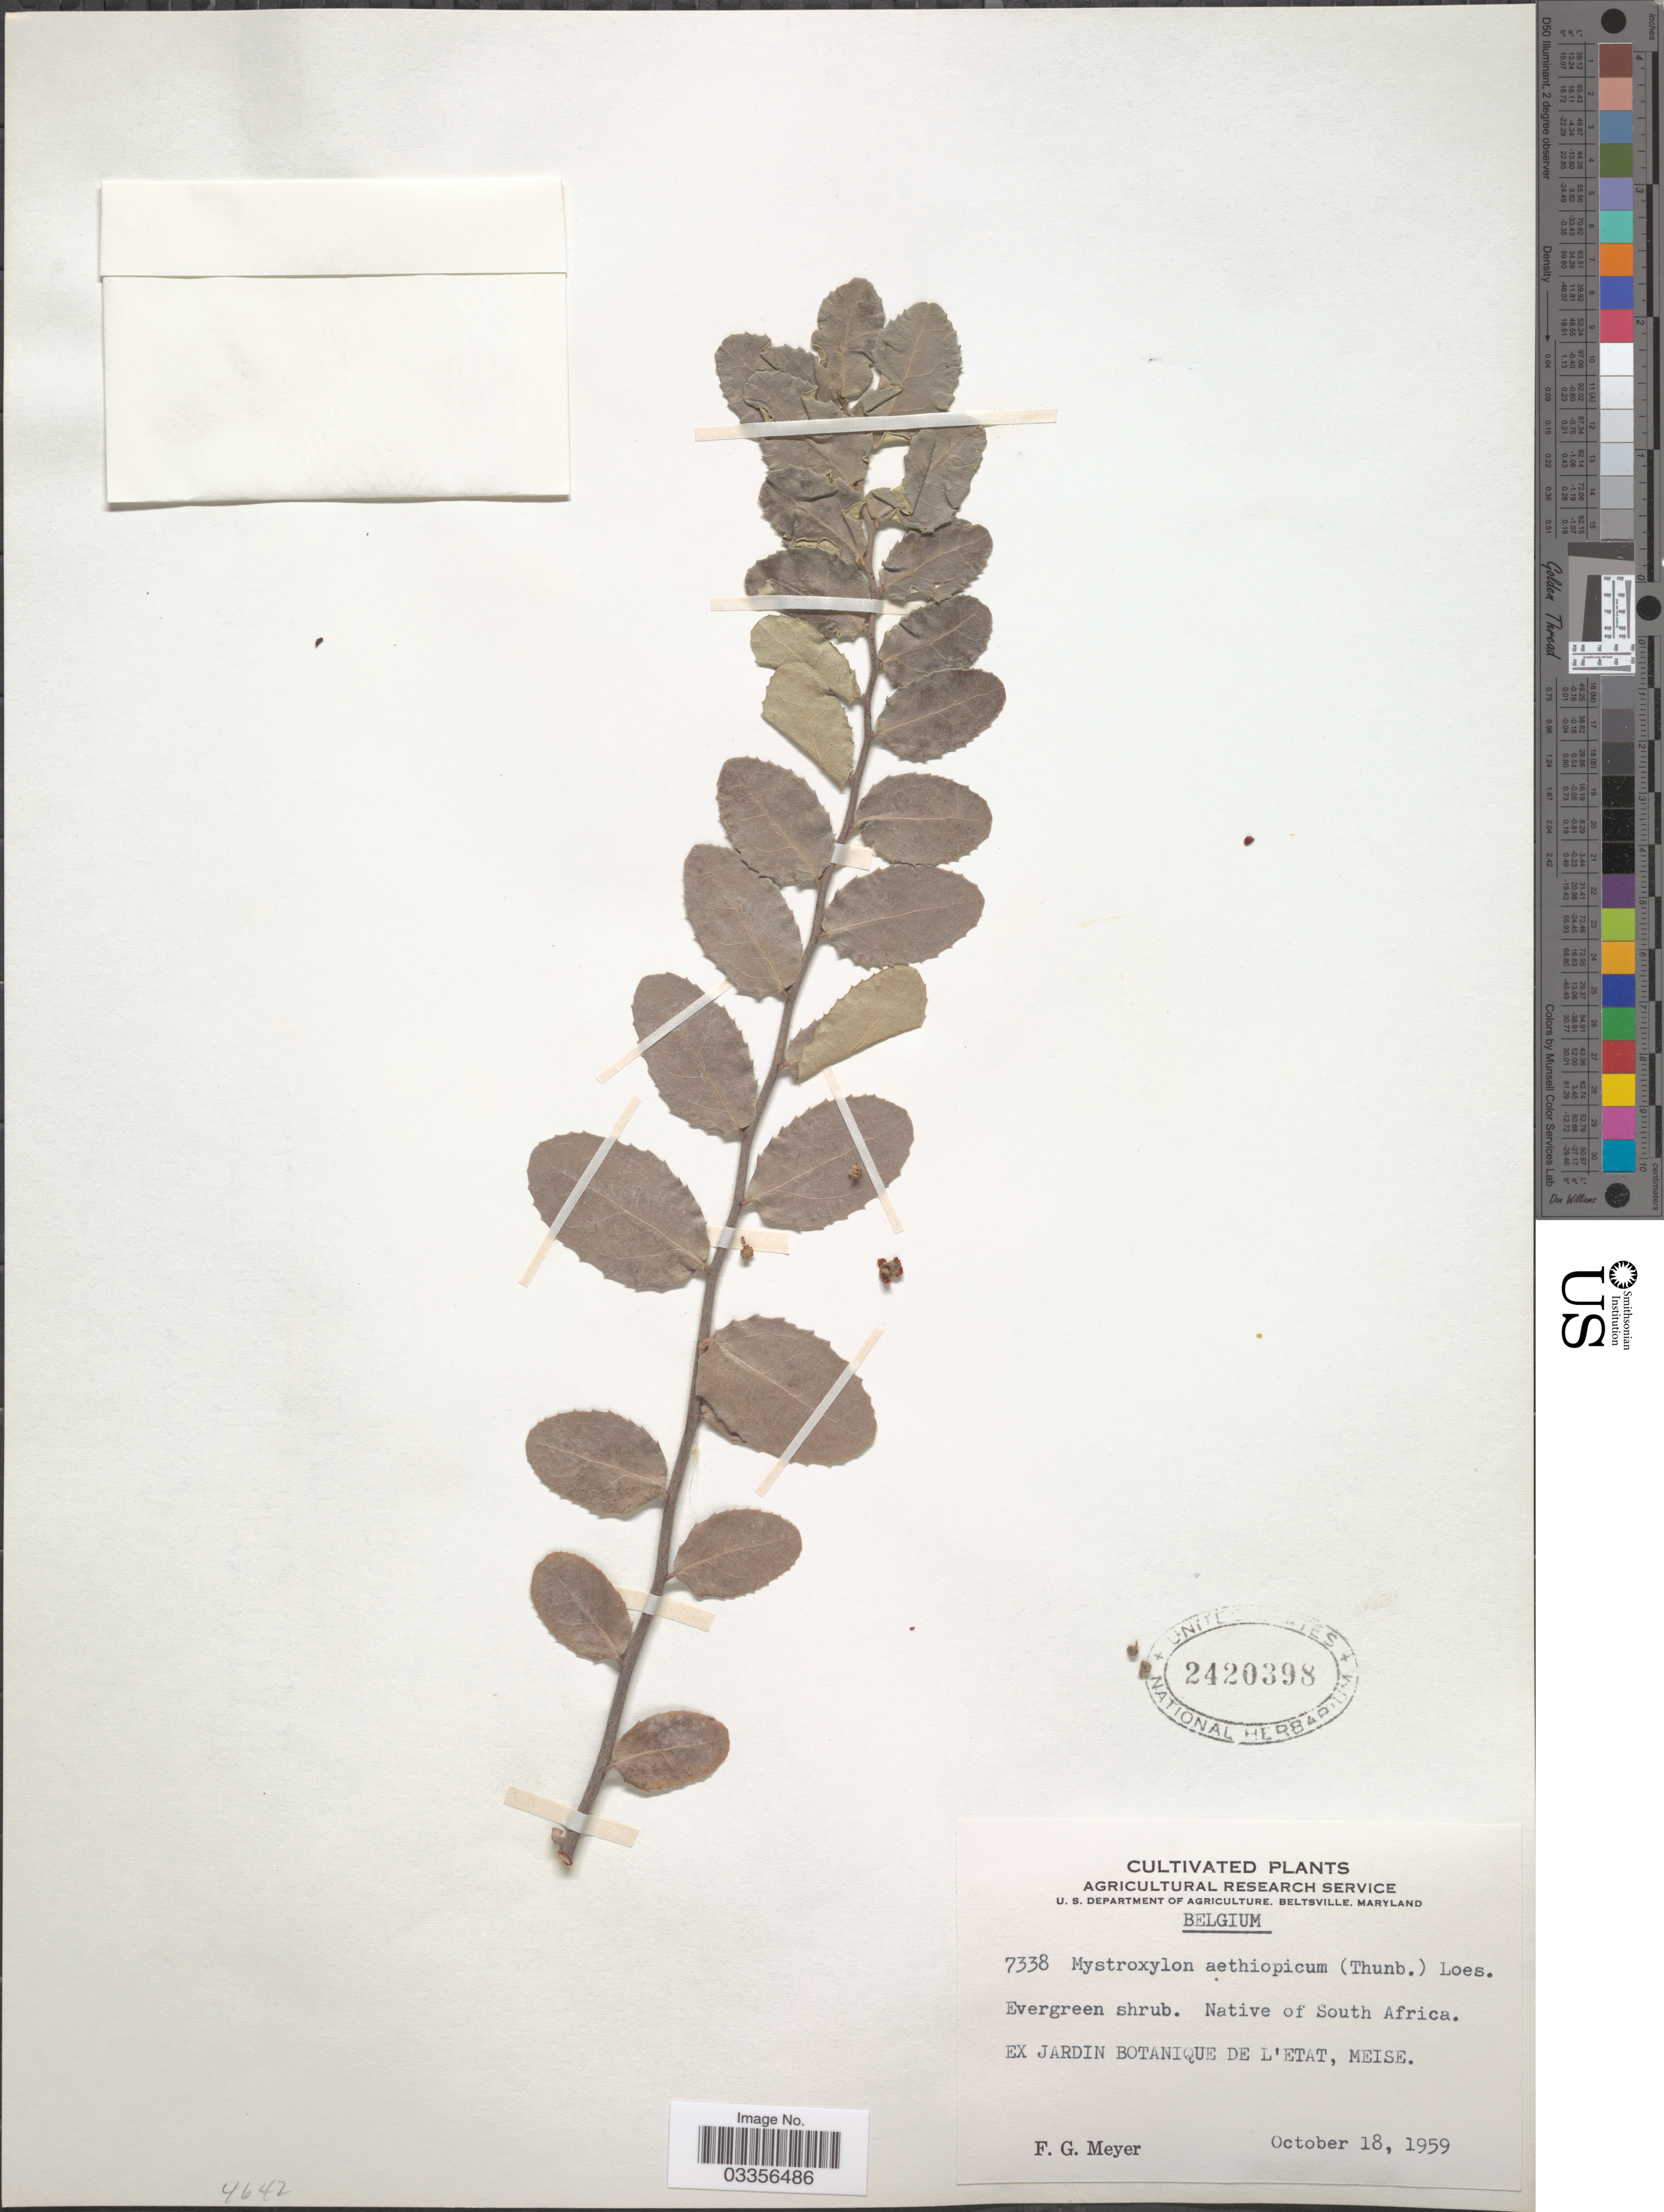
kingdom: Plantae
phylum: Tracheophyta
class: Magnoliopsida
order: Celastrales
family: Celastraceae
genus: Mystroxylon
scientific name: Mystroxylon aethiopicum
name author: (Thunb.) Loes.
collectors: F. G. Meyer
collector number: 7338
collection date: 1959-10-18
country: Belgium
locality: Jardin Botanique de L'Etat, Meise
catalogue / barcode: US 2420398